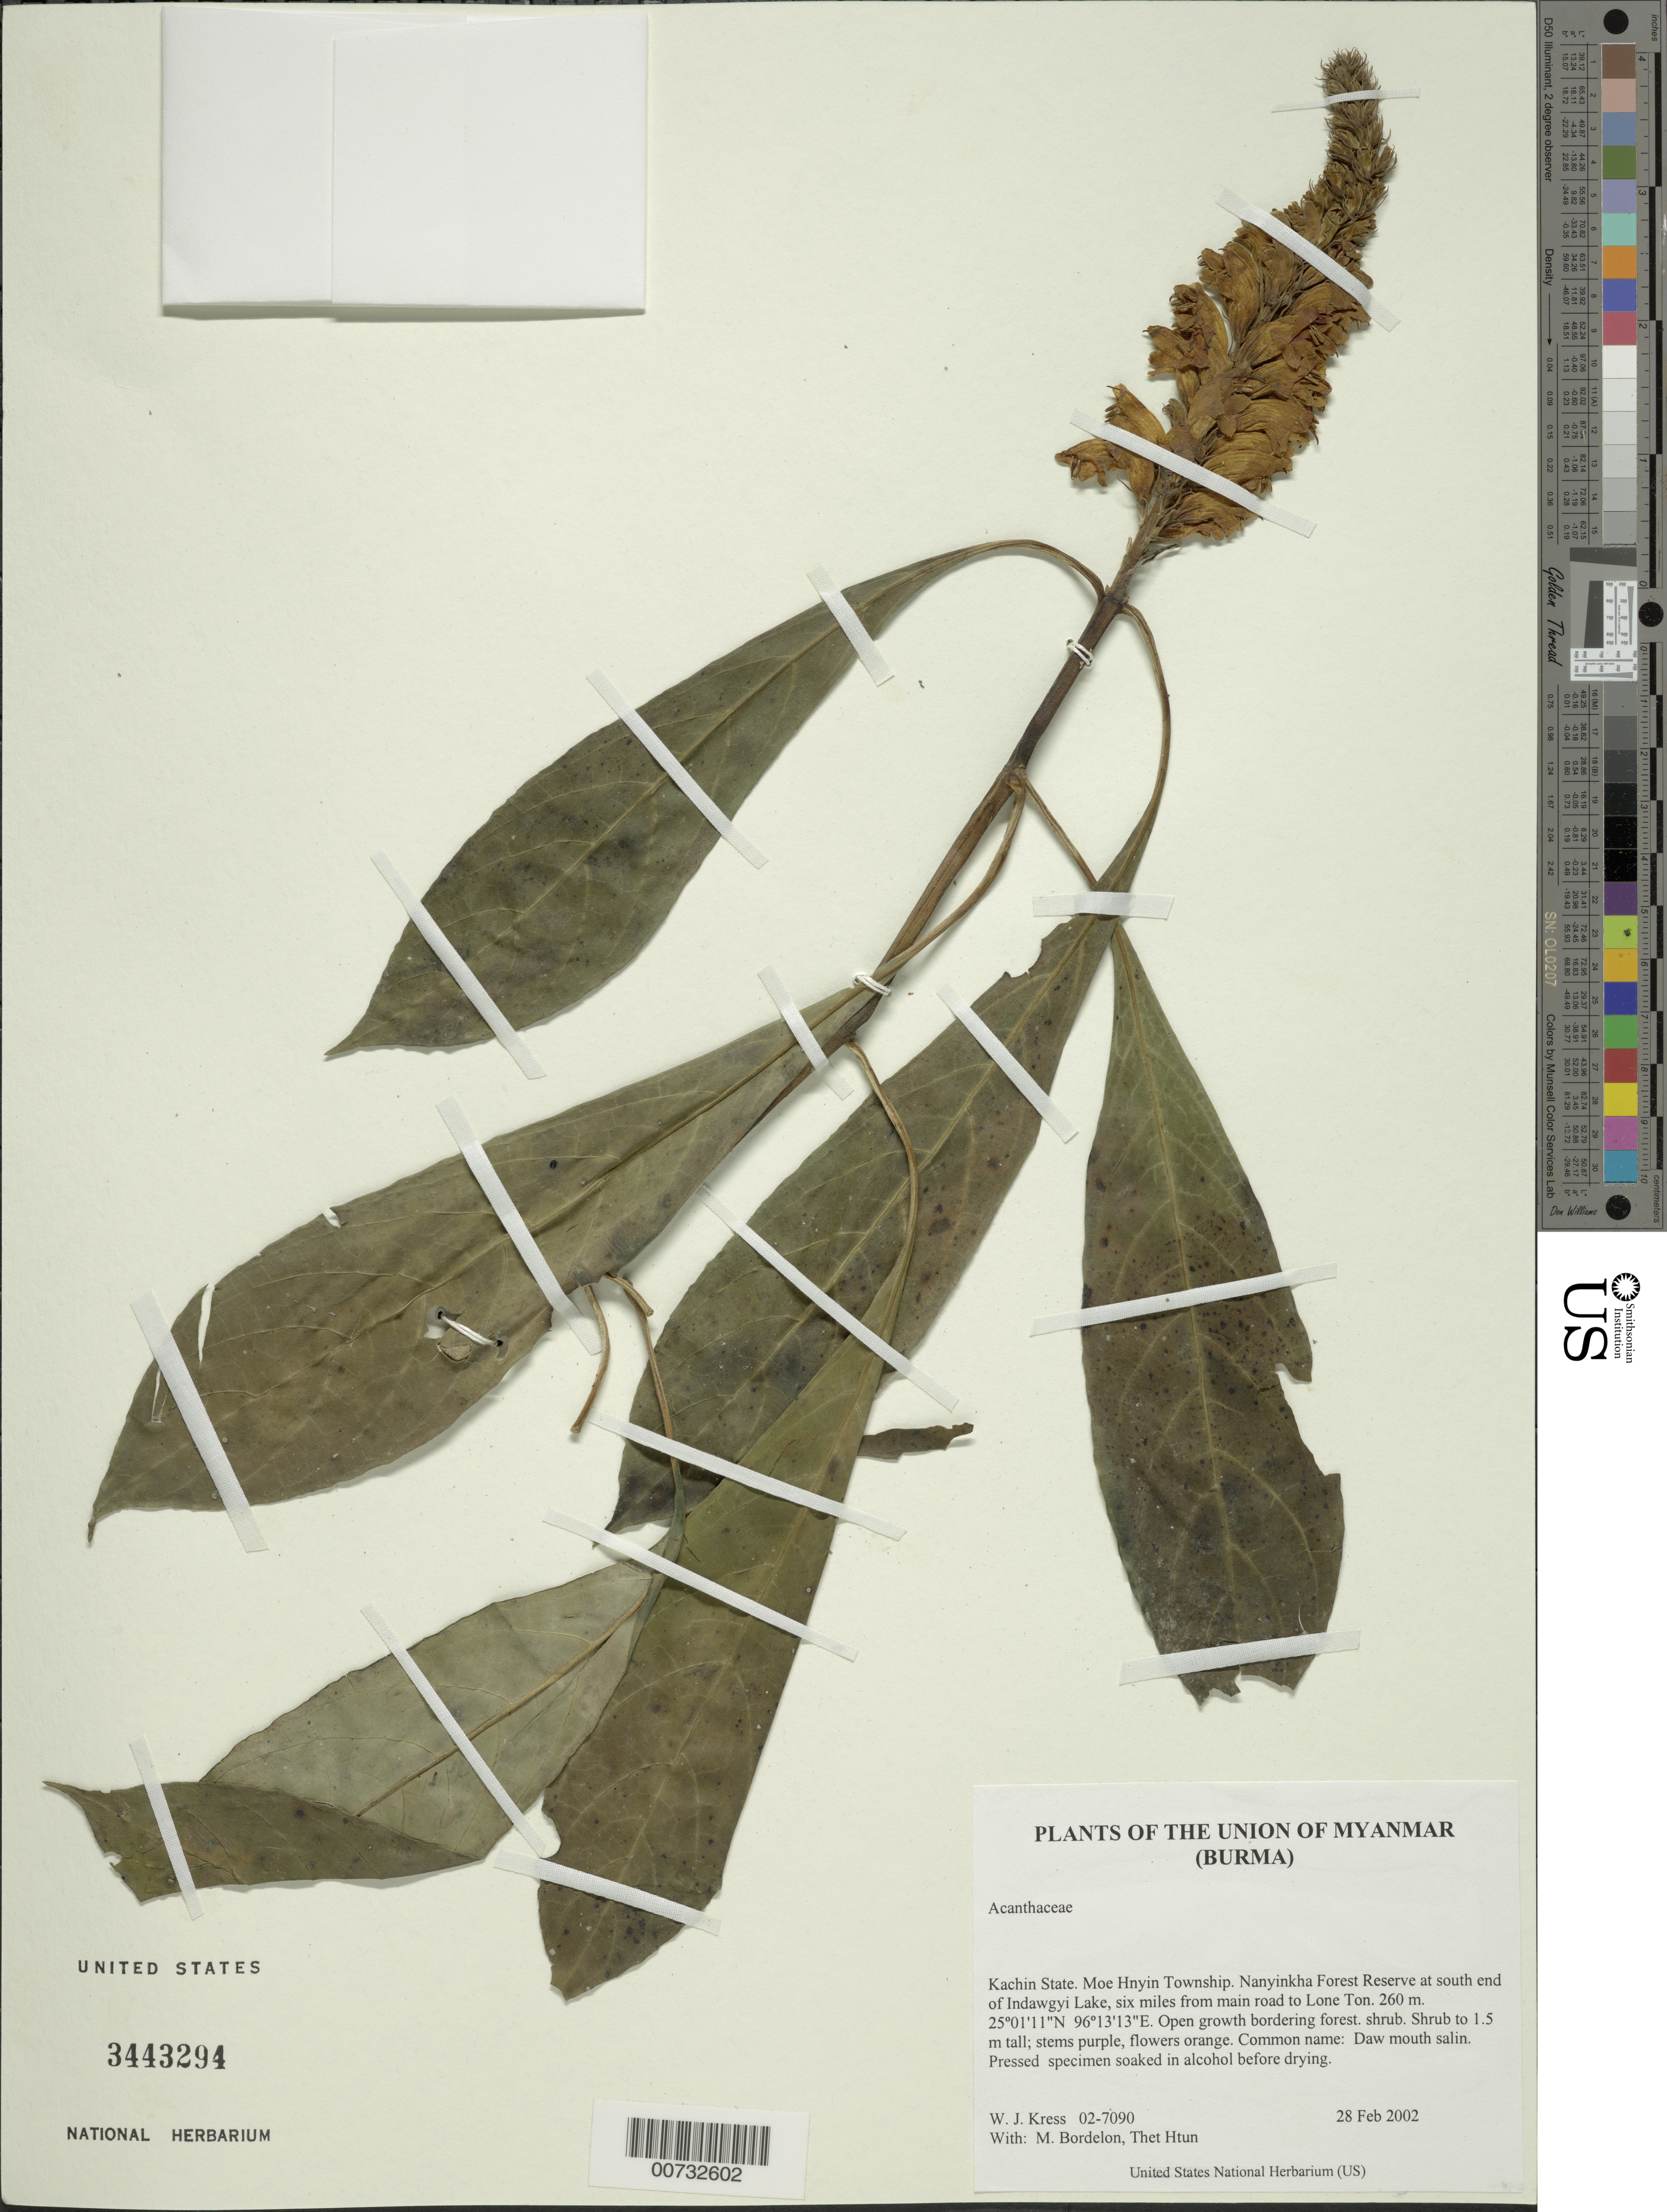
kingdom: Plantae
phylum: Tracheophyta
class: Magnoliopsida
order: Lamiales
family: Acanthaceae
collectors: W. J. Kress, Thet Htun, M. Bordelon & Sein Tun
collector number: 02-7090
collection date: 2002-02-28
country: Myanmar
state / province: Kachin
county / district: Moe Hnyin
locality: Nanyinkha Forest Reserve at south end of Indawgyi Lake, six miles from main road to Lone Ton.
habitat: Open growth bordering forest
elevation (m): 260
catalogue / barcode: US 3443294